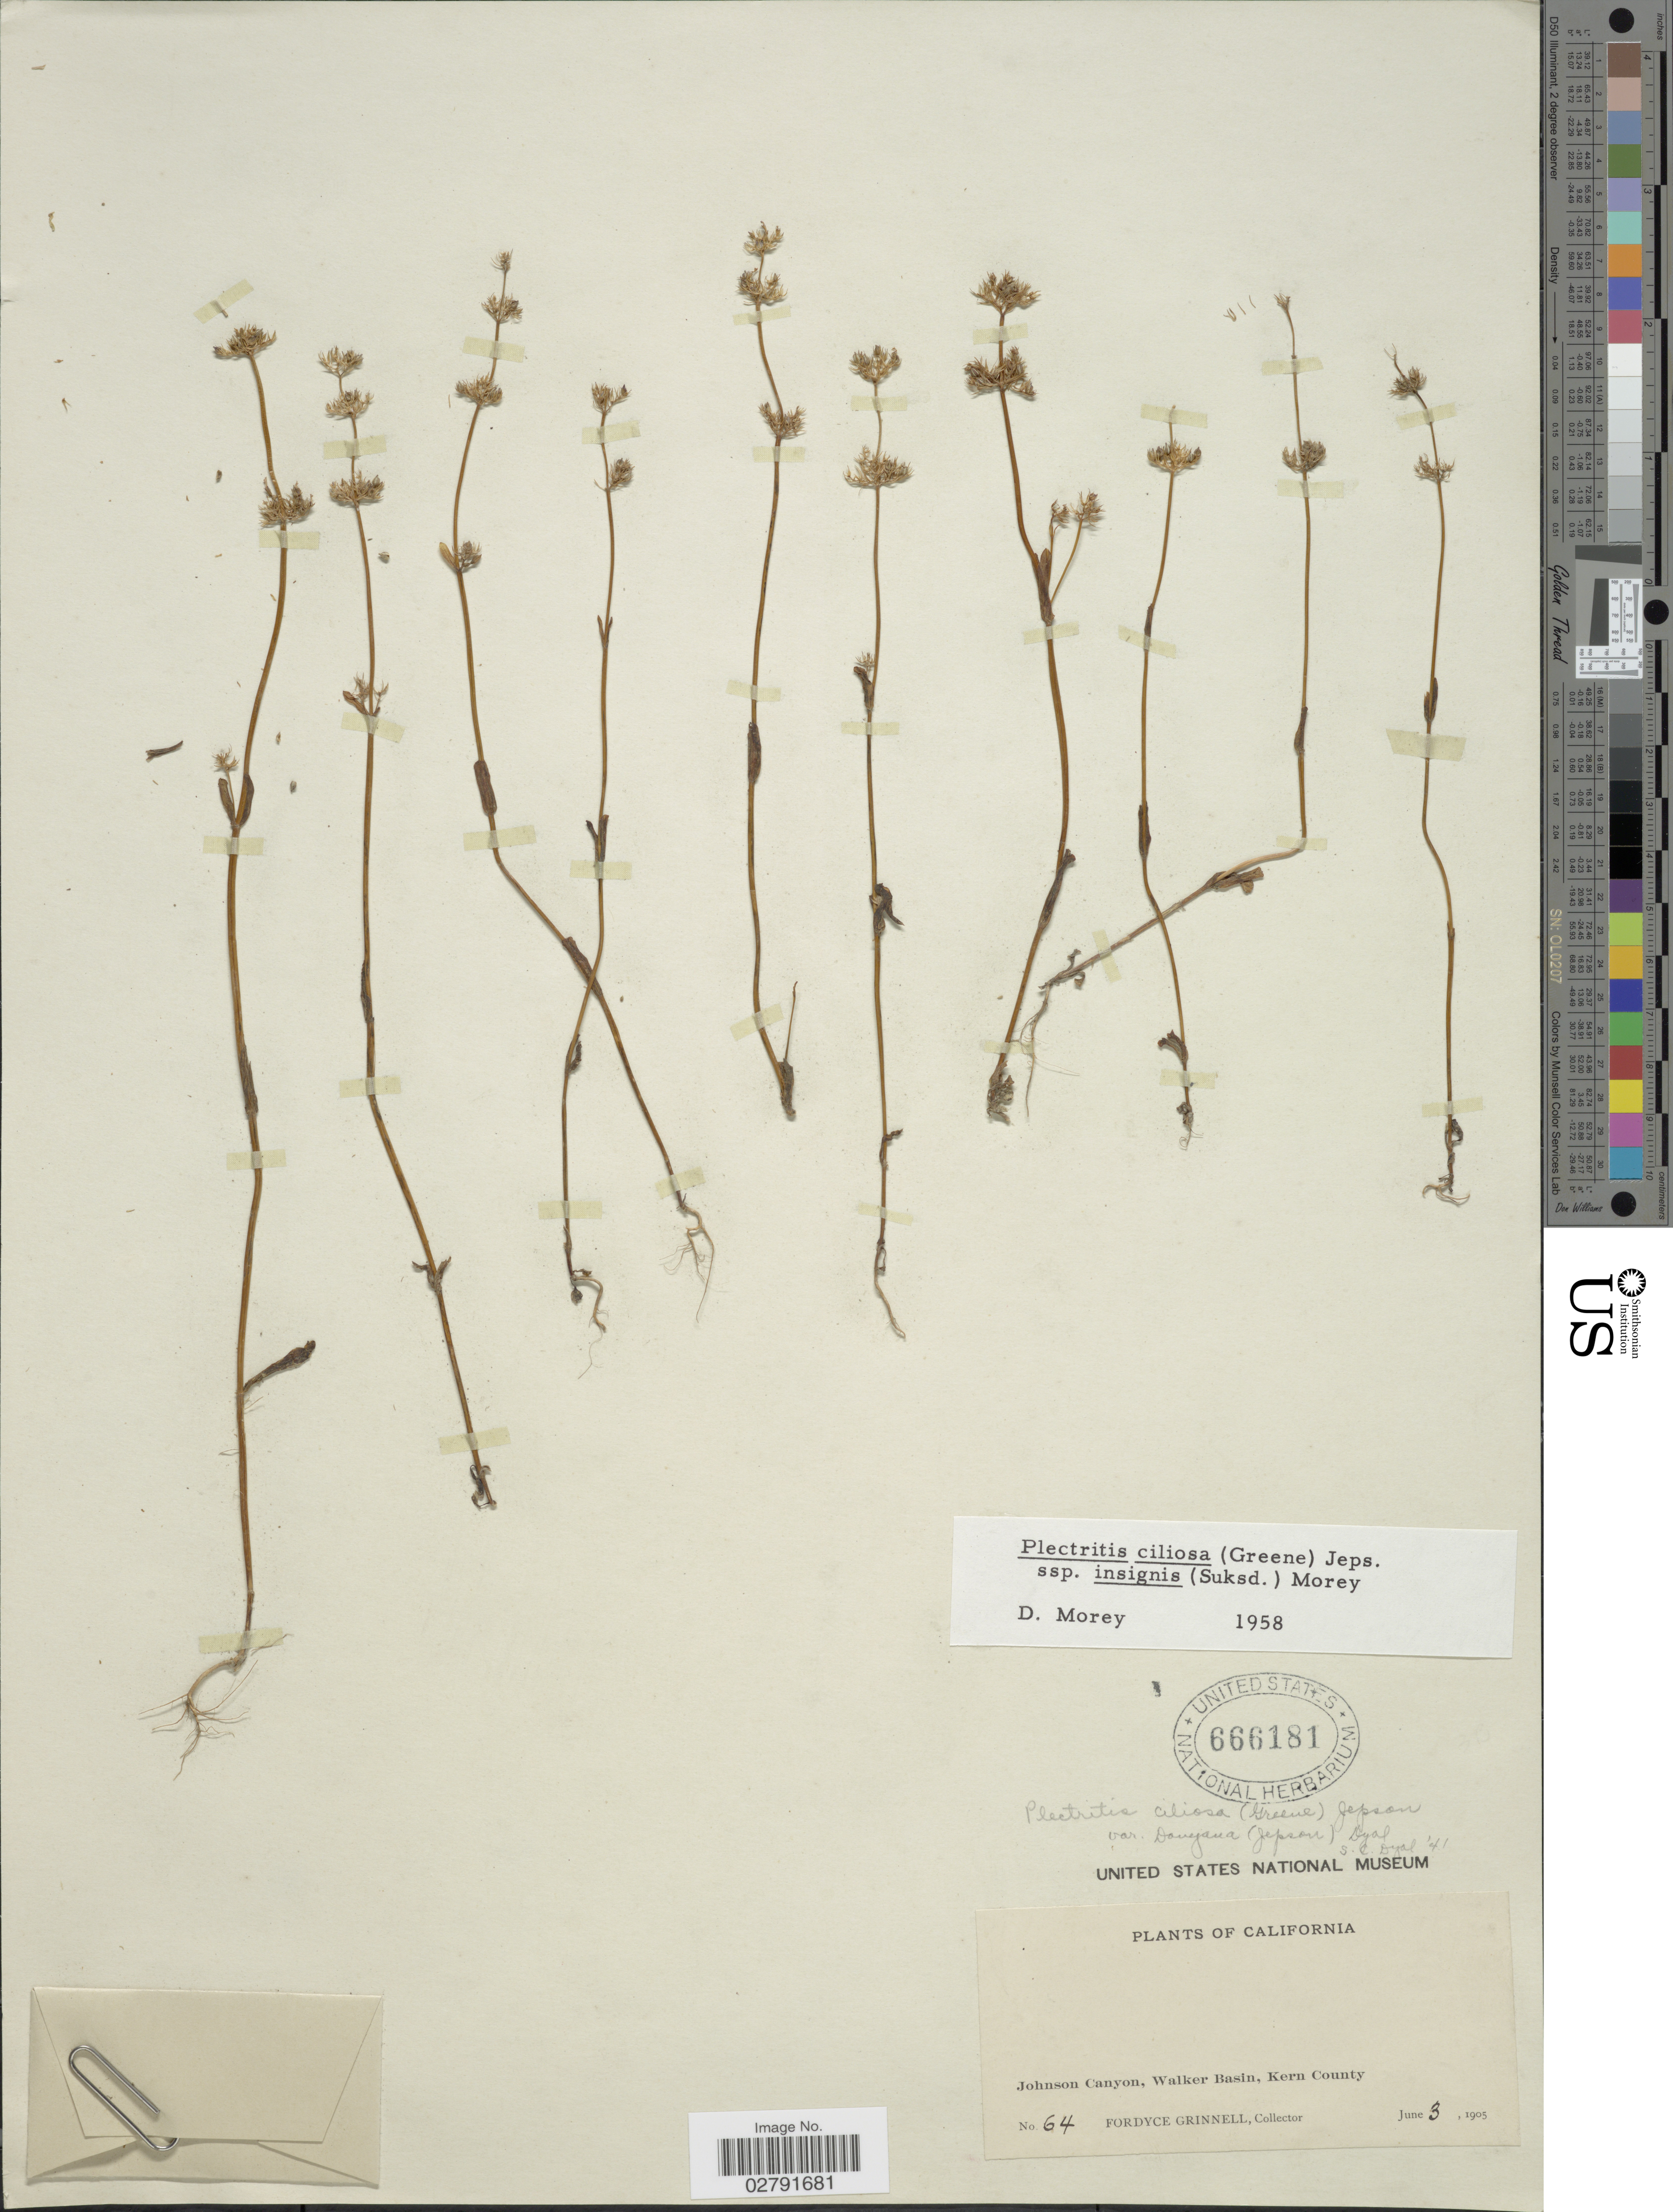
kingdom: Plantae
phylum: Tracheophyta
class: Magnoliopsida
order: Dipsacales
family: Caprifoliaceae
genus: Plectritis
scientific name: Plectritis ciliosa subsp. insignis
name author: (Suksd.) Morey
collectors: F. Grinnell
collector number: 64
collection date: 1905-06-03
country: United States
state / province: California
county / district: Kern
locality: Johnson Canyon, Walker Basin, Kern County.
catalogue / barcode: US 666181